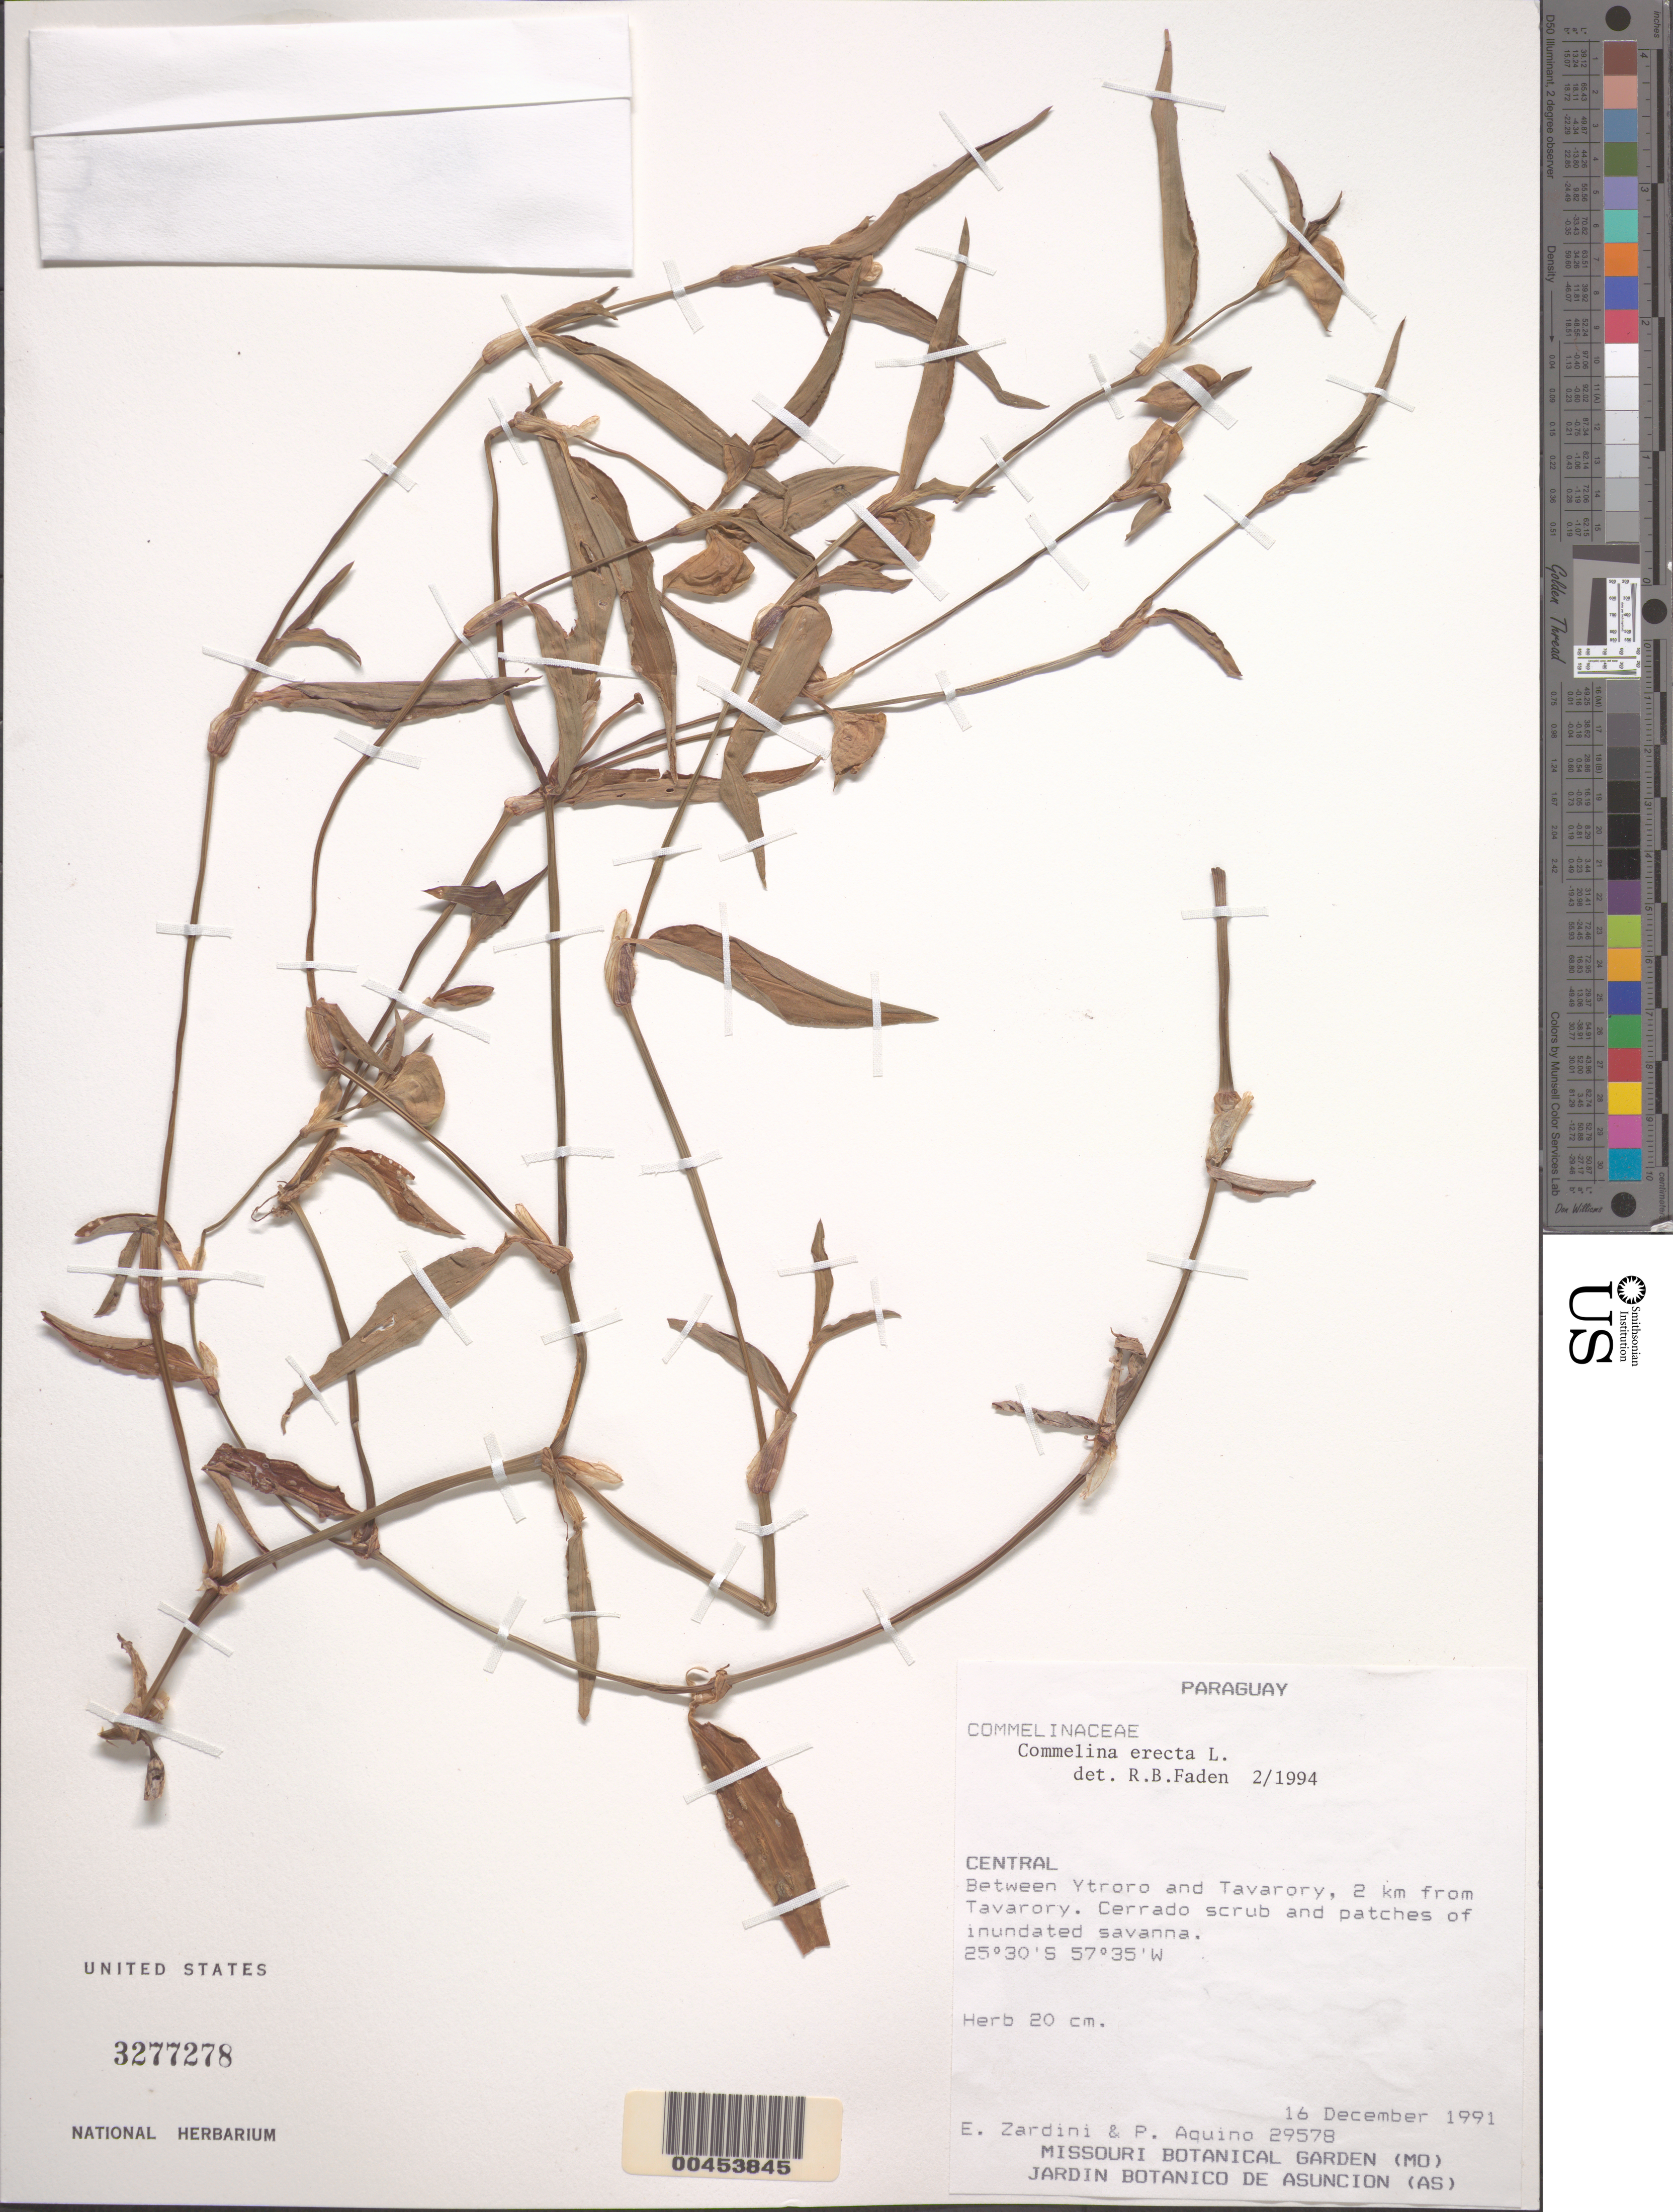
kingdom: Plantae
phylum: Tracheophyta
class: Liliopsida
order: Commelinales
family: Commelinaceae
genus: Commelina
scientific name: Commelina erecta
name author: L.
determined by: Faden, Robert B., (US), Smithsonian Institution - National Museum of Natural History (UNITED STATES)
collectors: E. M. Zardini & P. Aquino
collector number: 29578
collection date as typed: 16 Dec 1991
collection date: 1991-12-16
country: Paraguay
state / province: Central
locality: Between tyroro and tavarory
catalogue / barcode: US 3277278